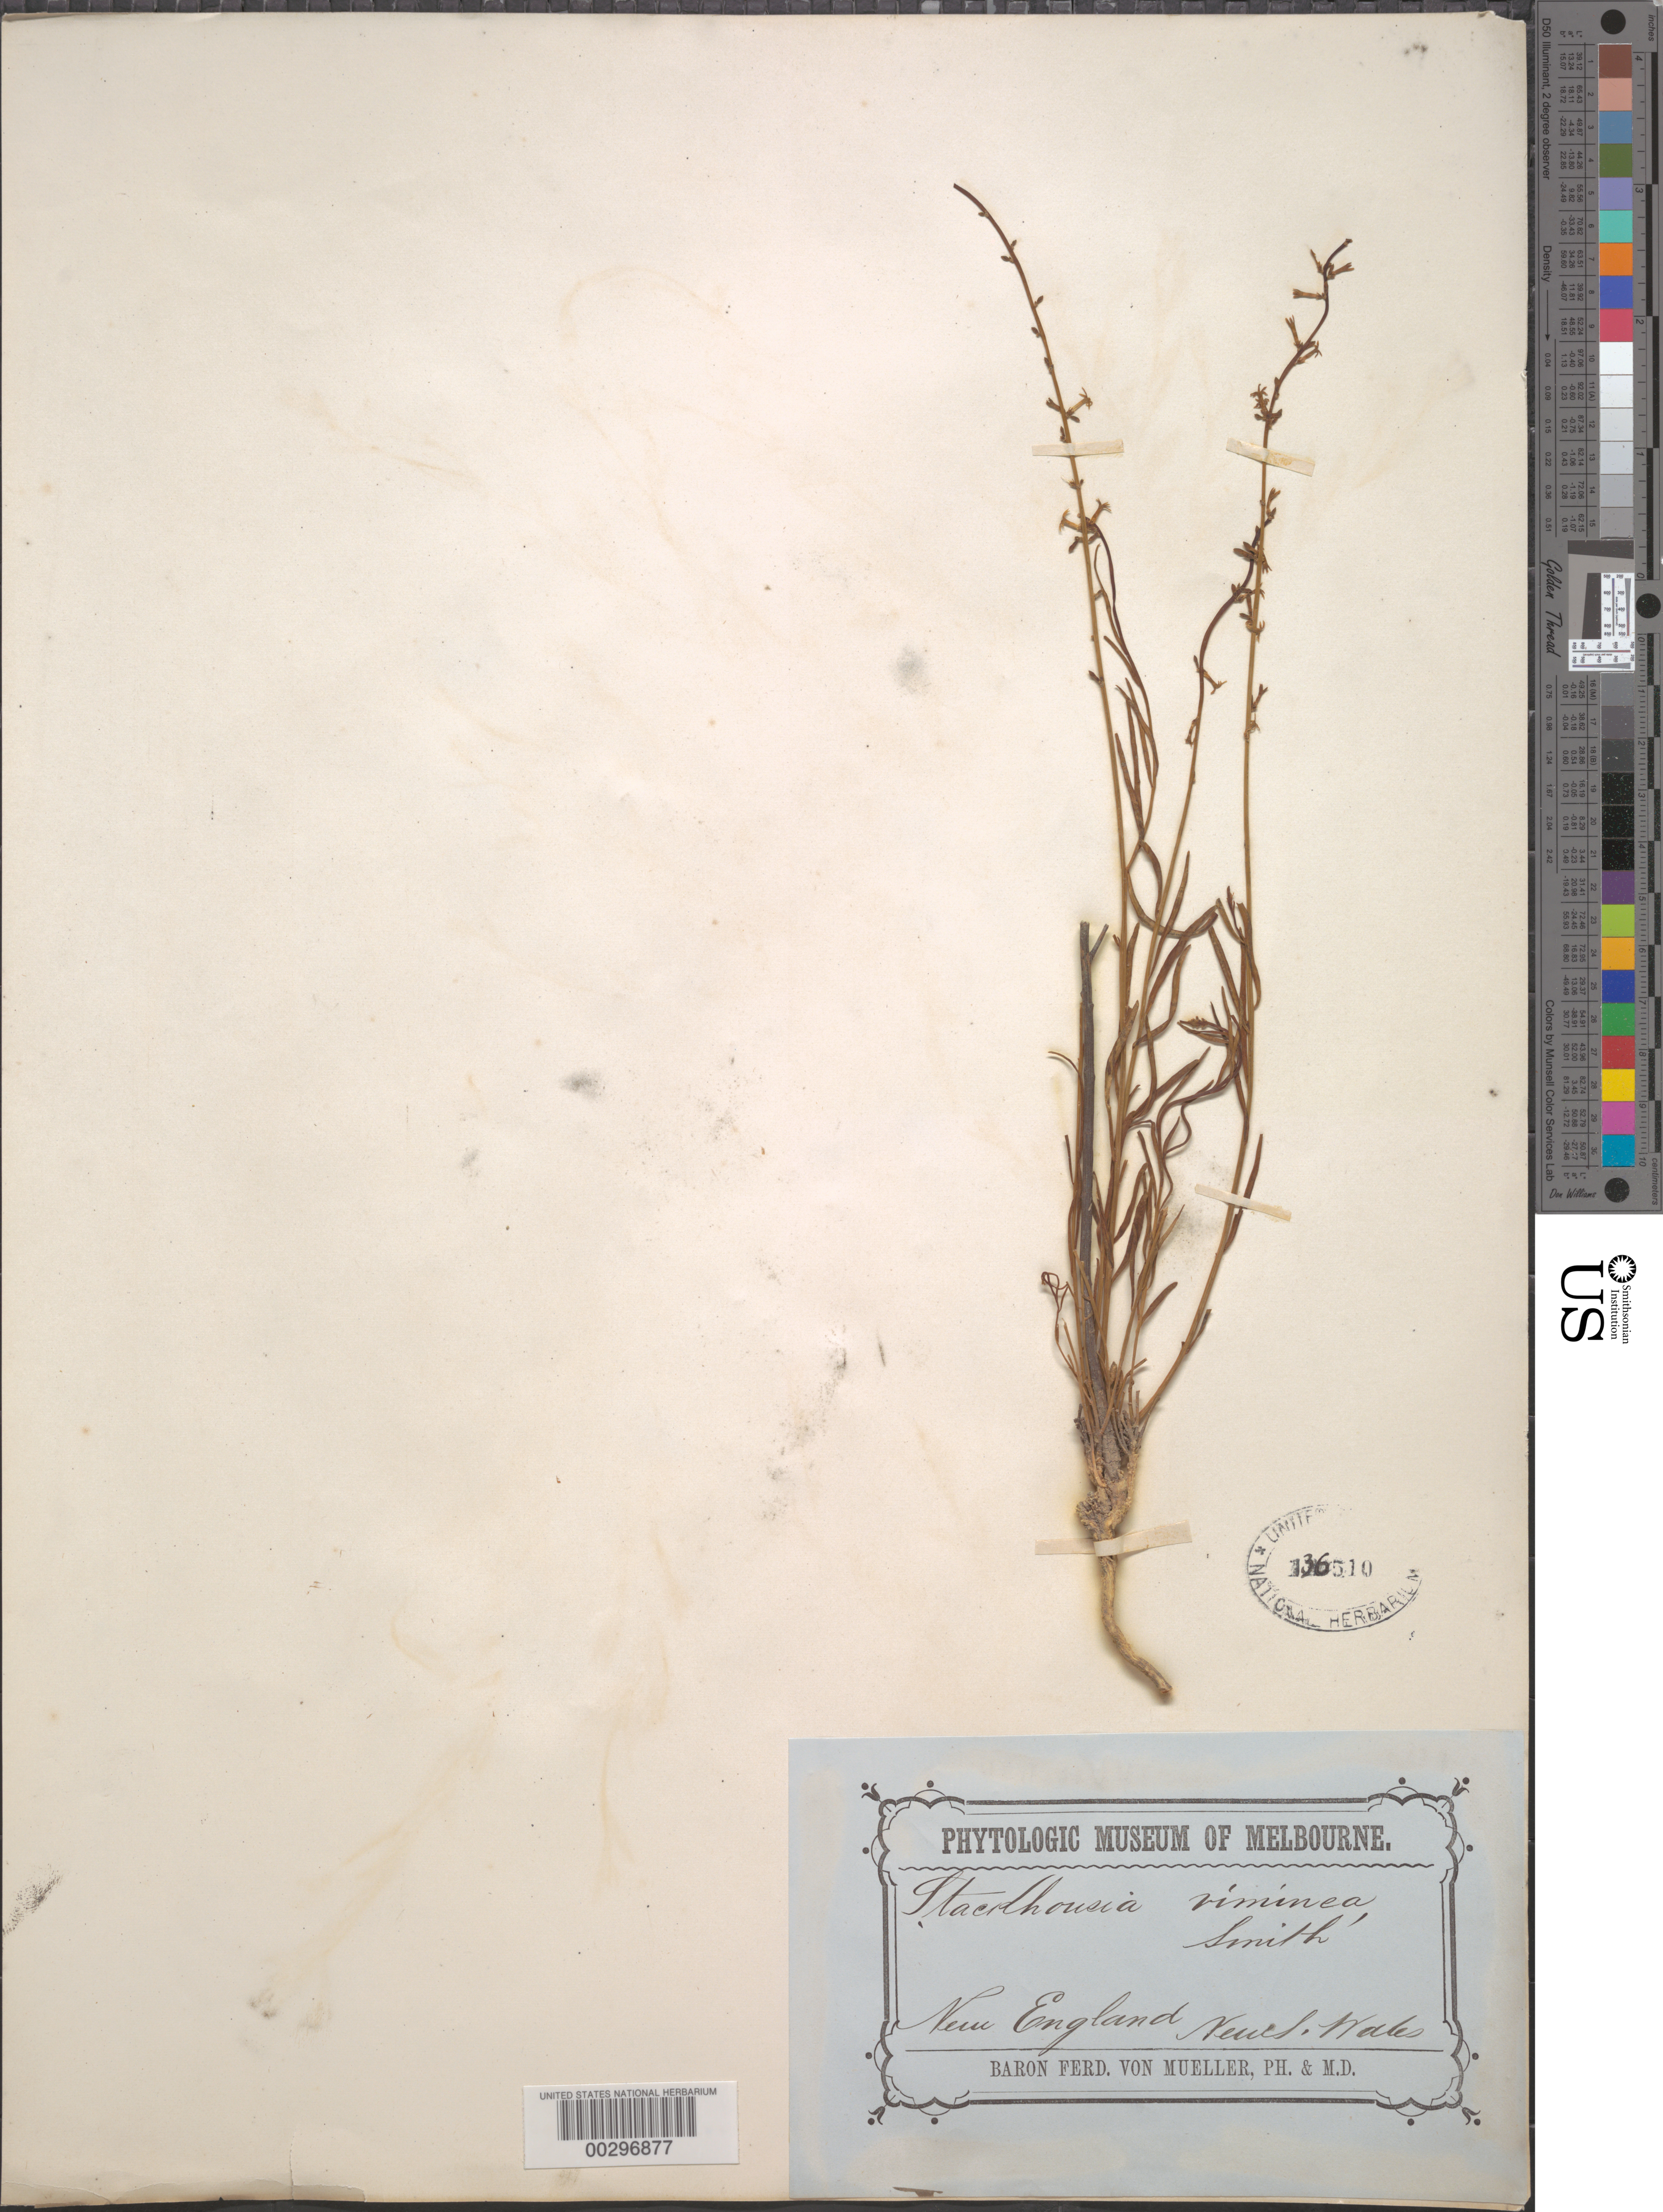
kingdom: Plantae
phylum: Tracheophyta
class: Magnoliopsida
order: Celastrales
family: Celastraceae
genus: Stackhousia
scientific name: Stackhousia viminea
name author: Small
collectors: F. Mueller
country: Australia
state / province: New South Wales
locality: New england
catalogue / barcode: US 136510